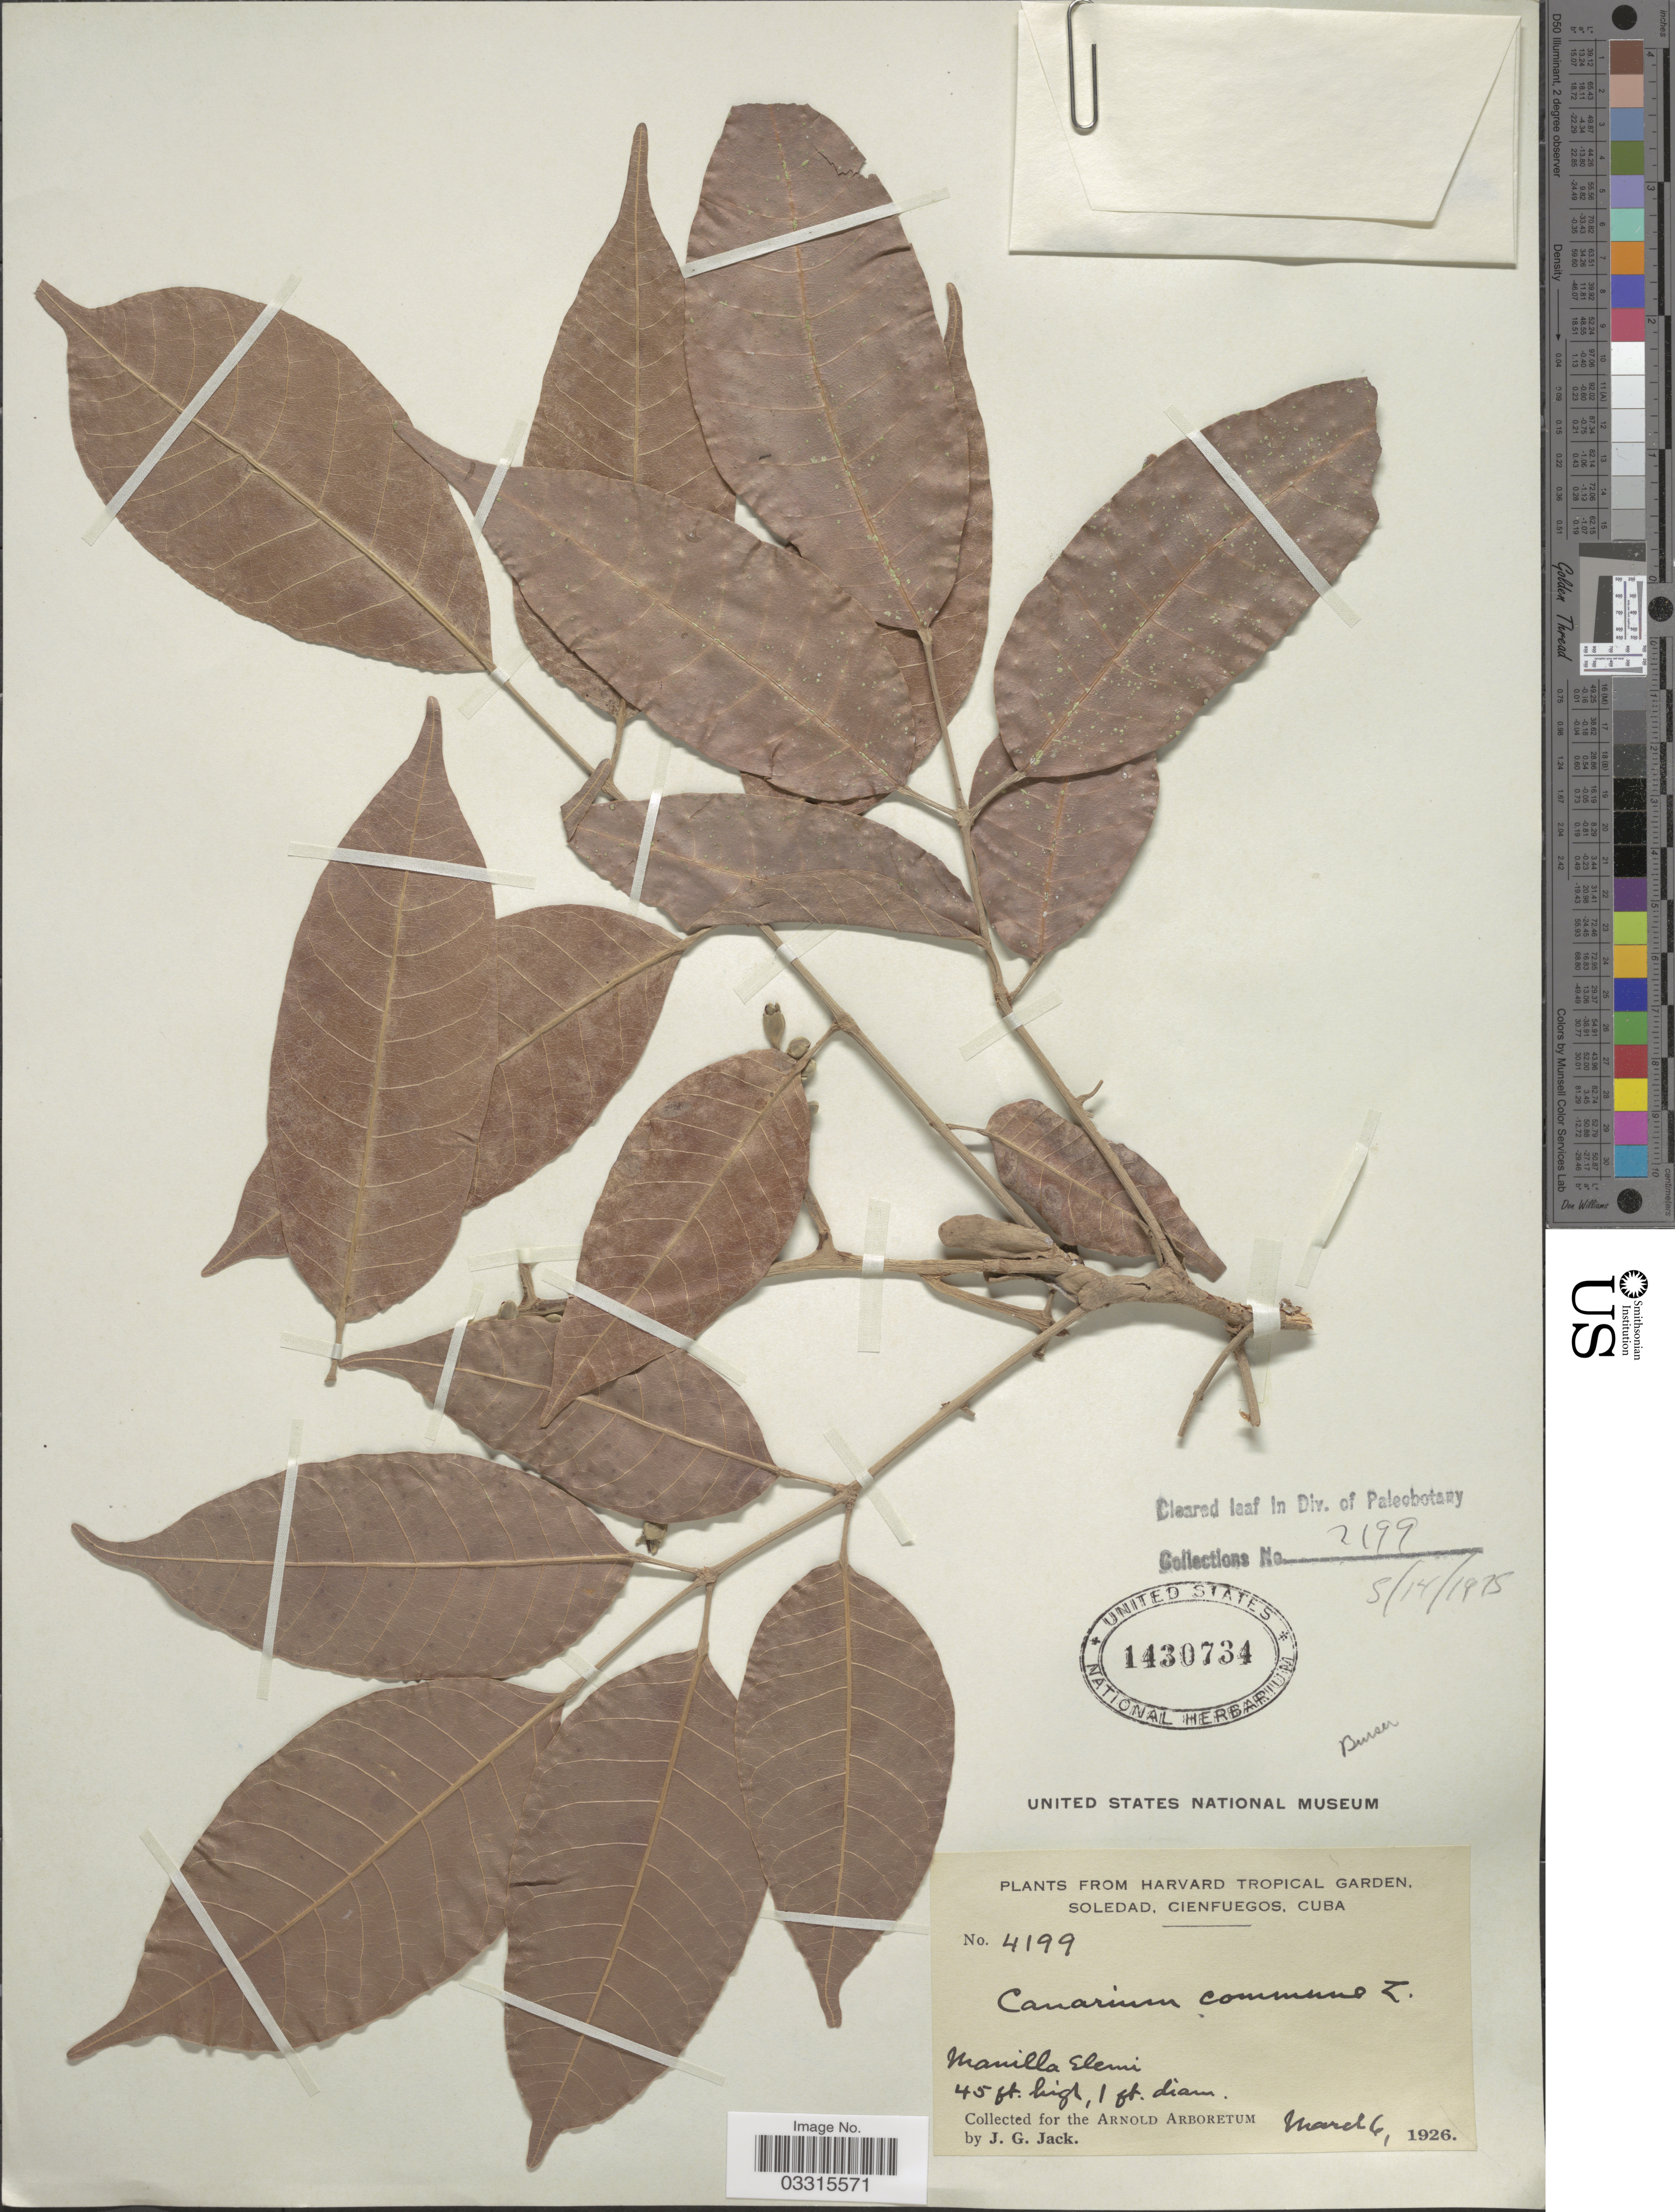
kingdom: Plantae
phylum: Tracheophyta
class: Magnoliopsida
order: Sapindales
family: Burseraceae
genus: Canarium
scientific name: Canarium commune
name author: L.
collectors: J. G. Jack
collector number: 4199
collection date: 1926-03-06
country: Cuba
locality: Soledad, Cienfuegos.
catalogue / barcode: US 1430734